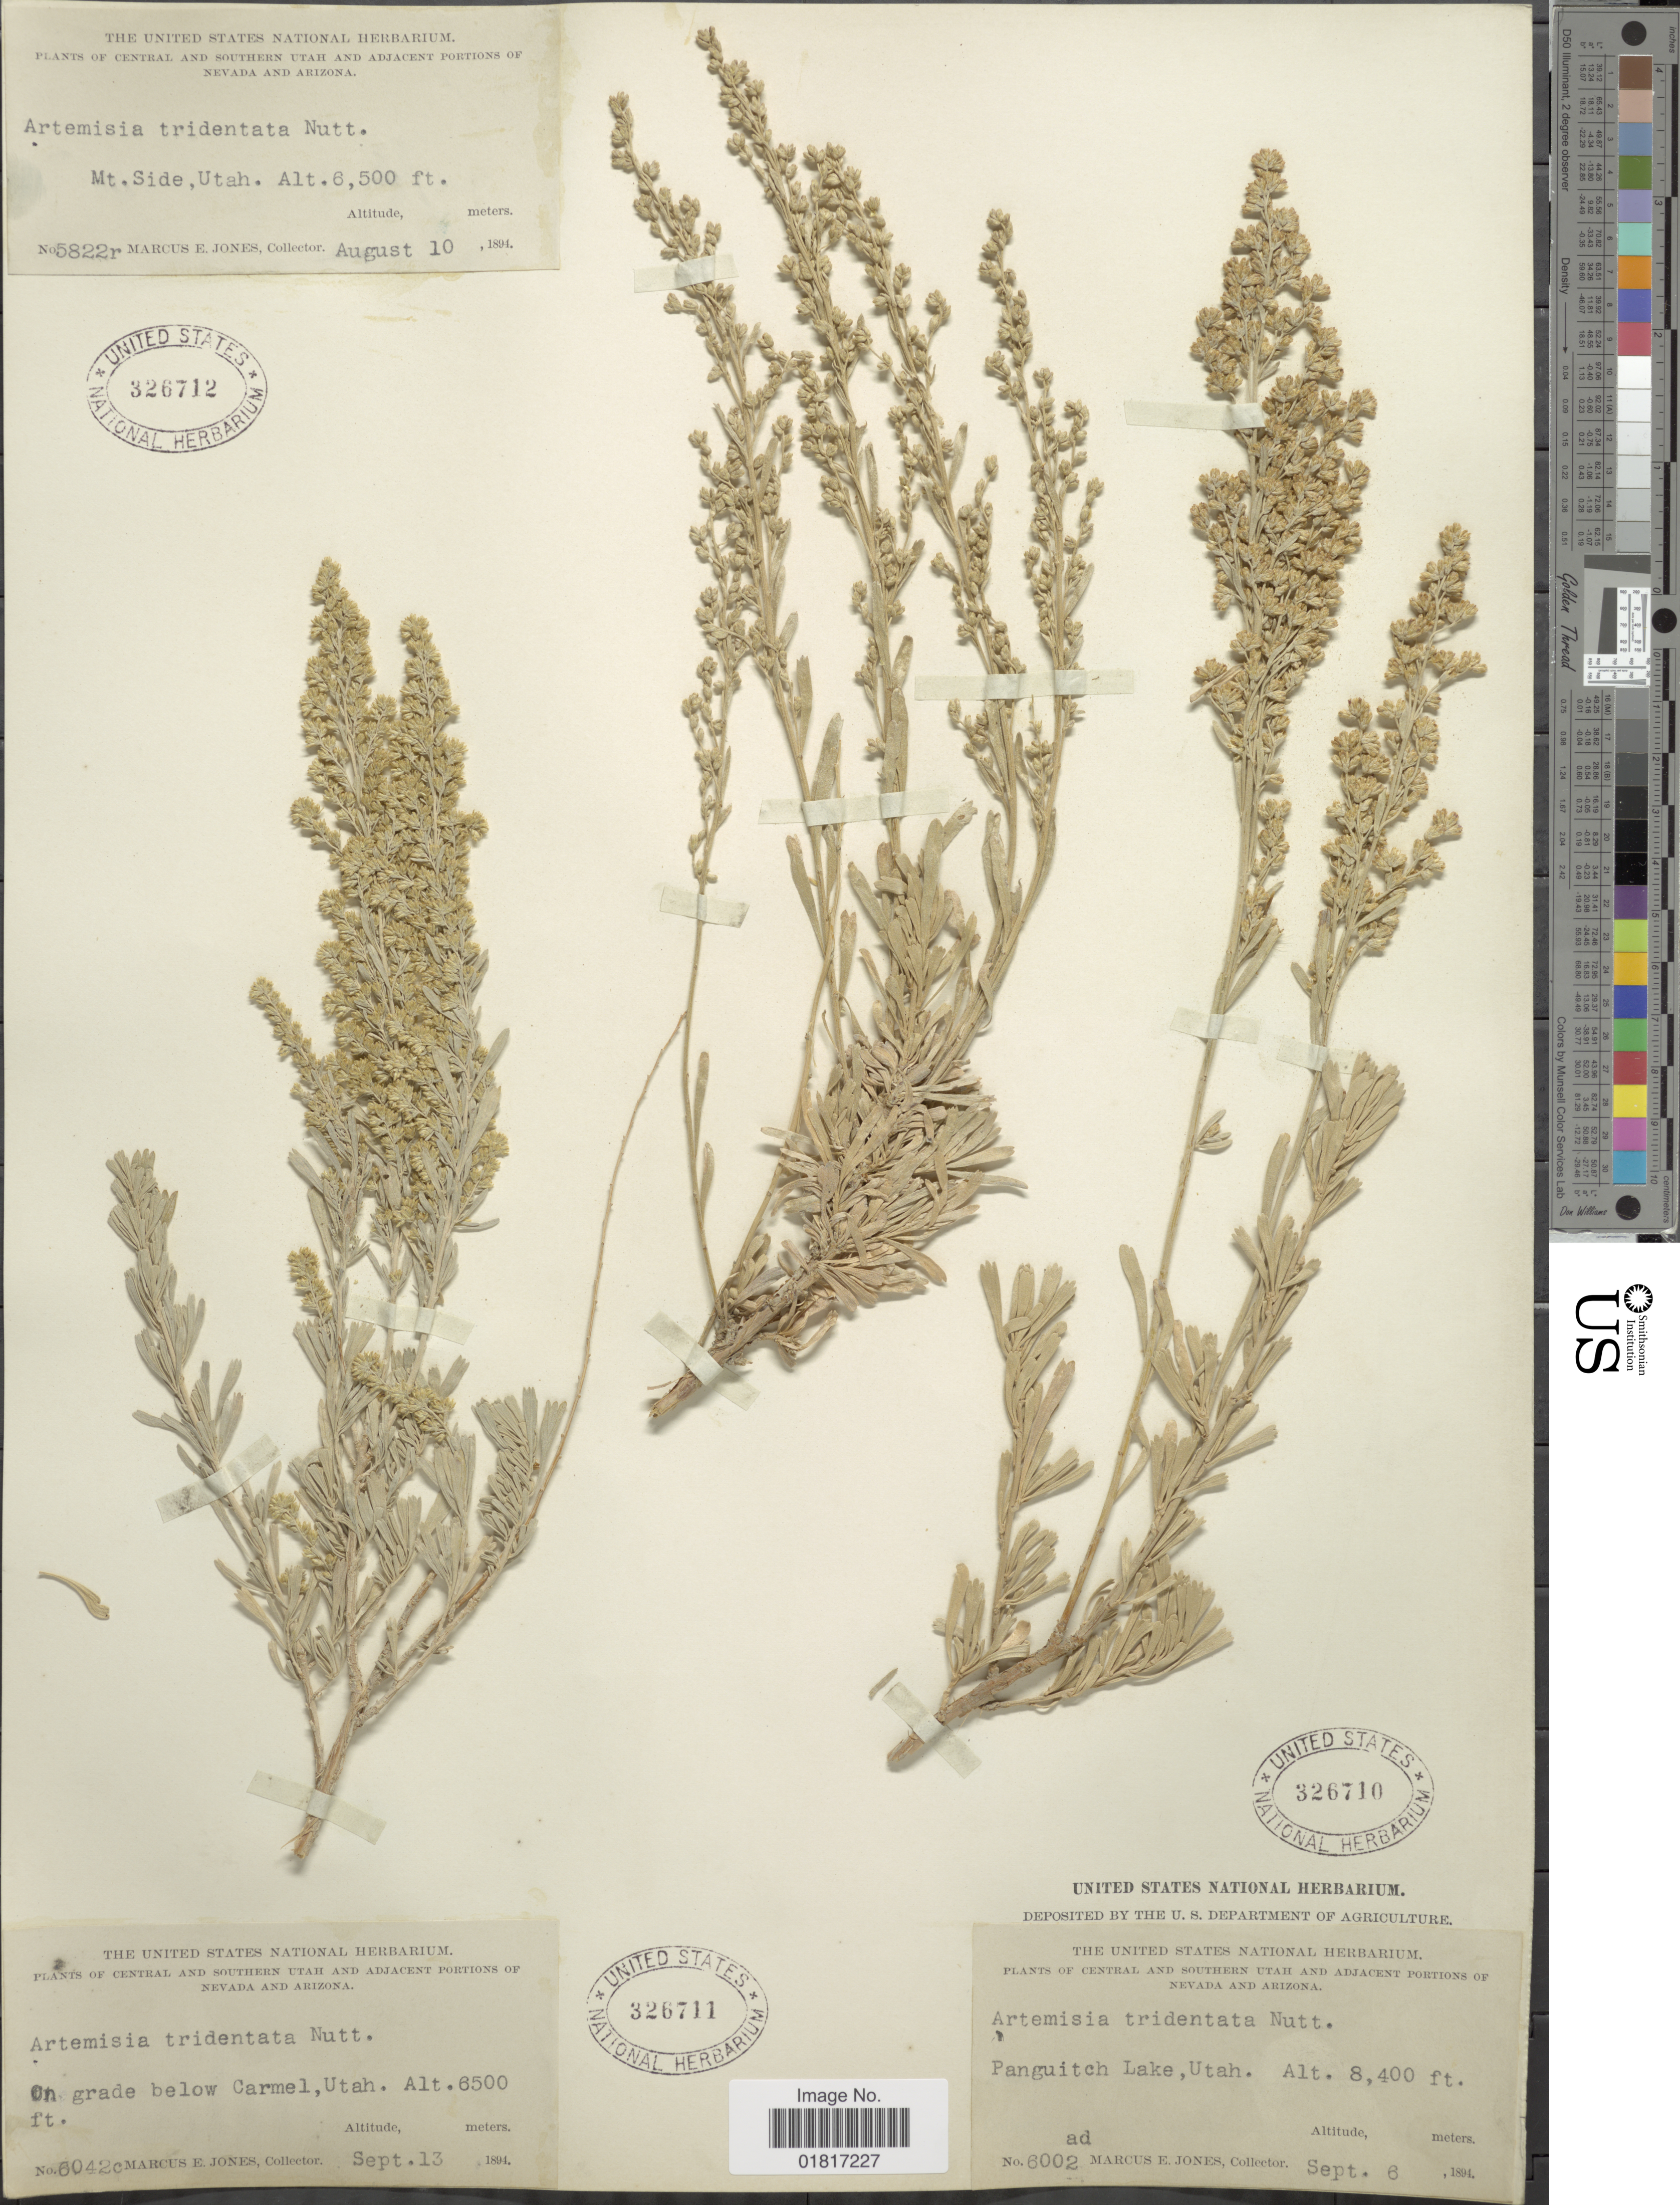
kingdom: Plantae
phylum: Tracheophyta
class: Magnoliopsida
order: Asterales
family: Asteraceae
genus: Artemisia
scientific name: Artemisia tridentata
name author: Nutt.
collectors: M. E. Jones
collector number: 6042c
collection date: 1894-09-13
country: United States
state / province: Utah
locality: Central and Southern Utah and Adjacent Portion of Nevada and Arizona, On grade below Carmel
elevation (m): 1981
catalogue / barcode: US 326711